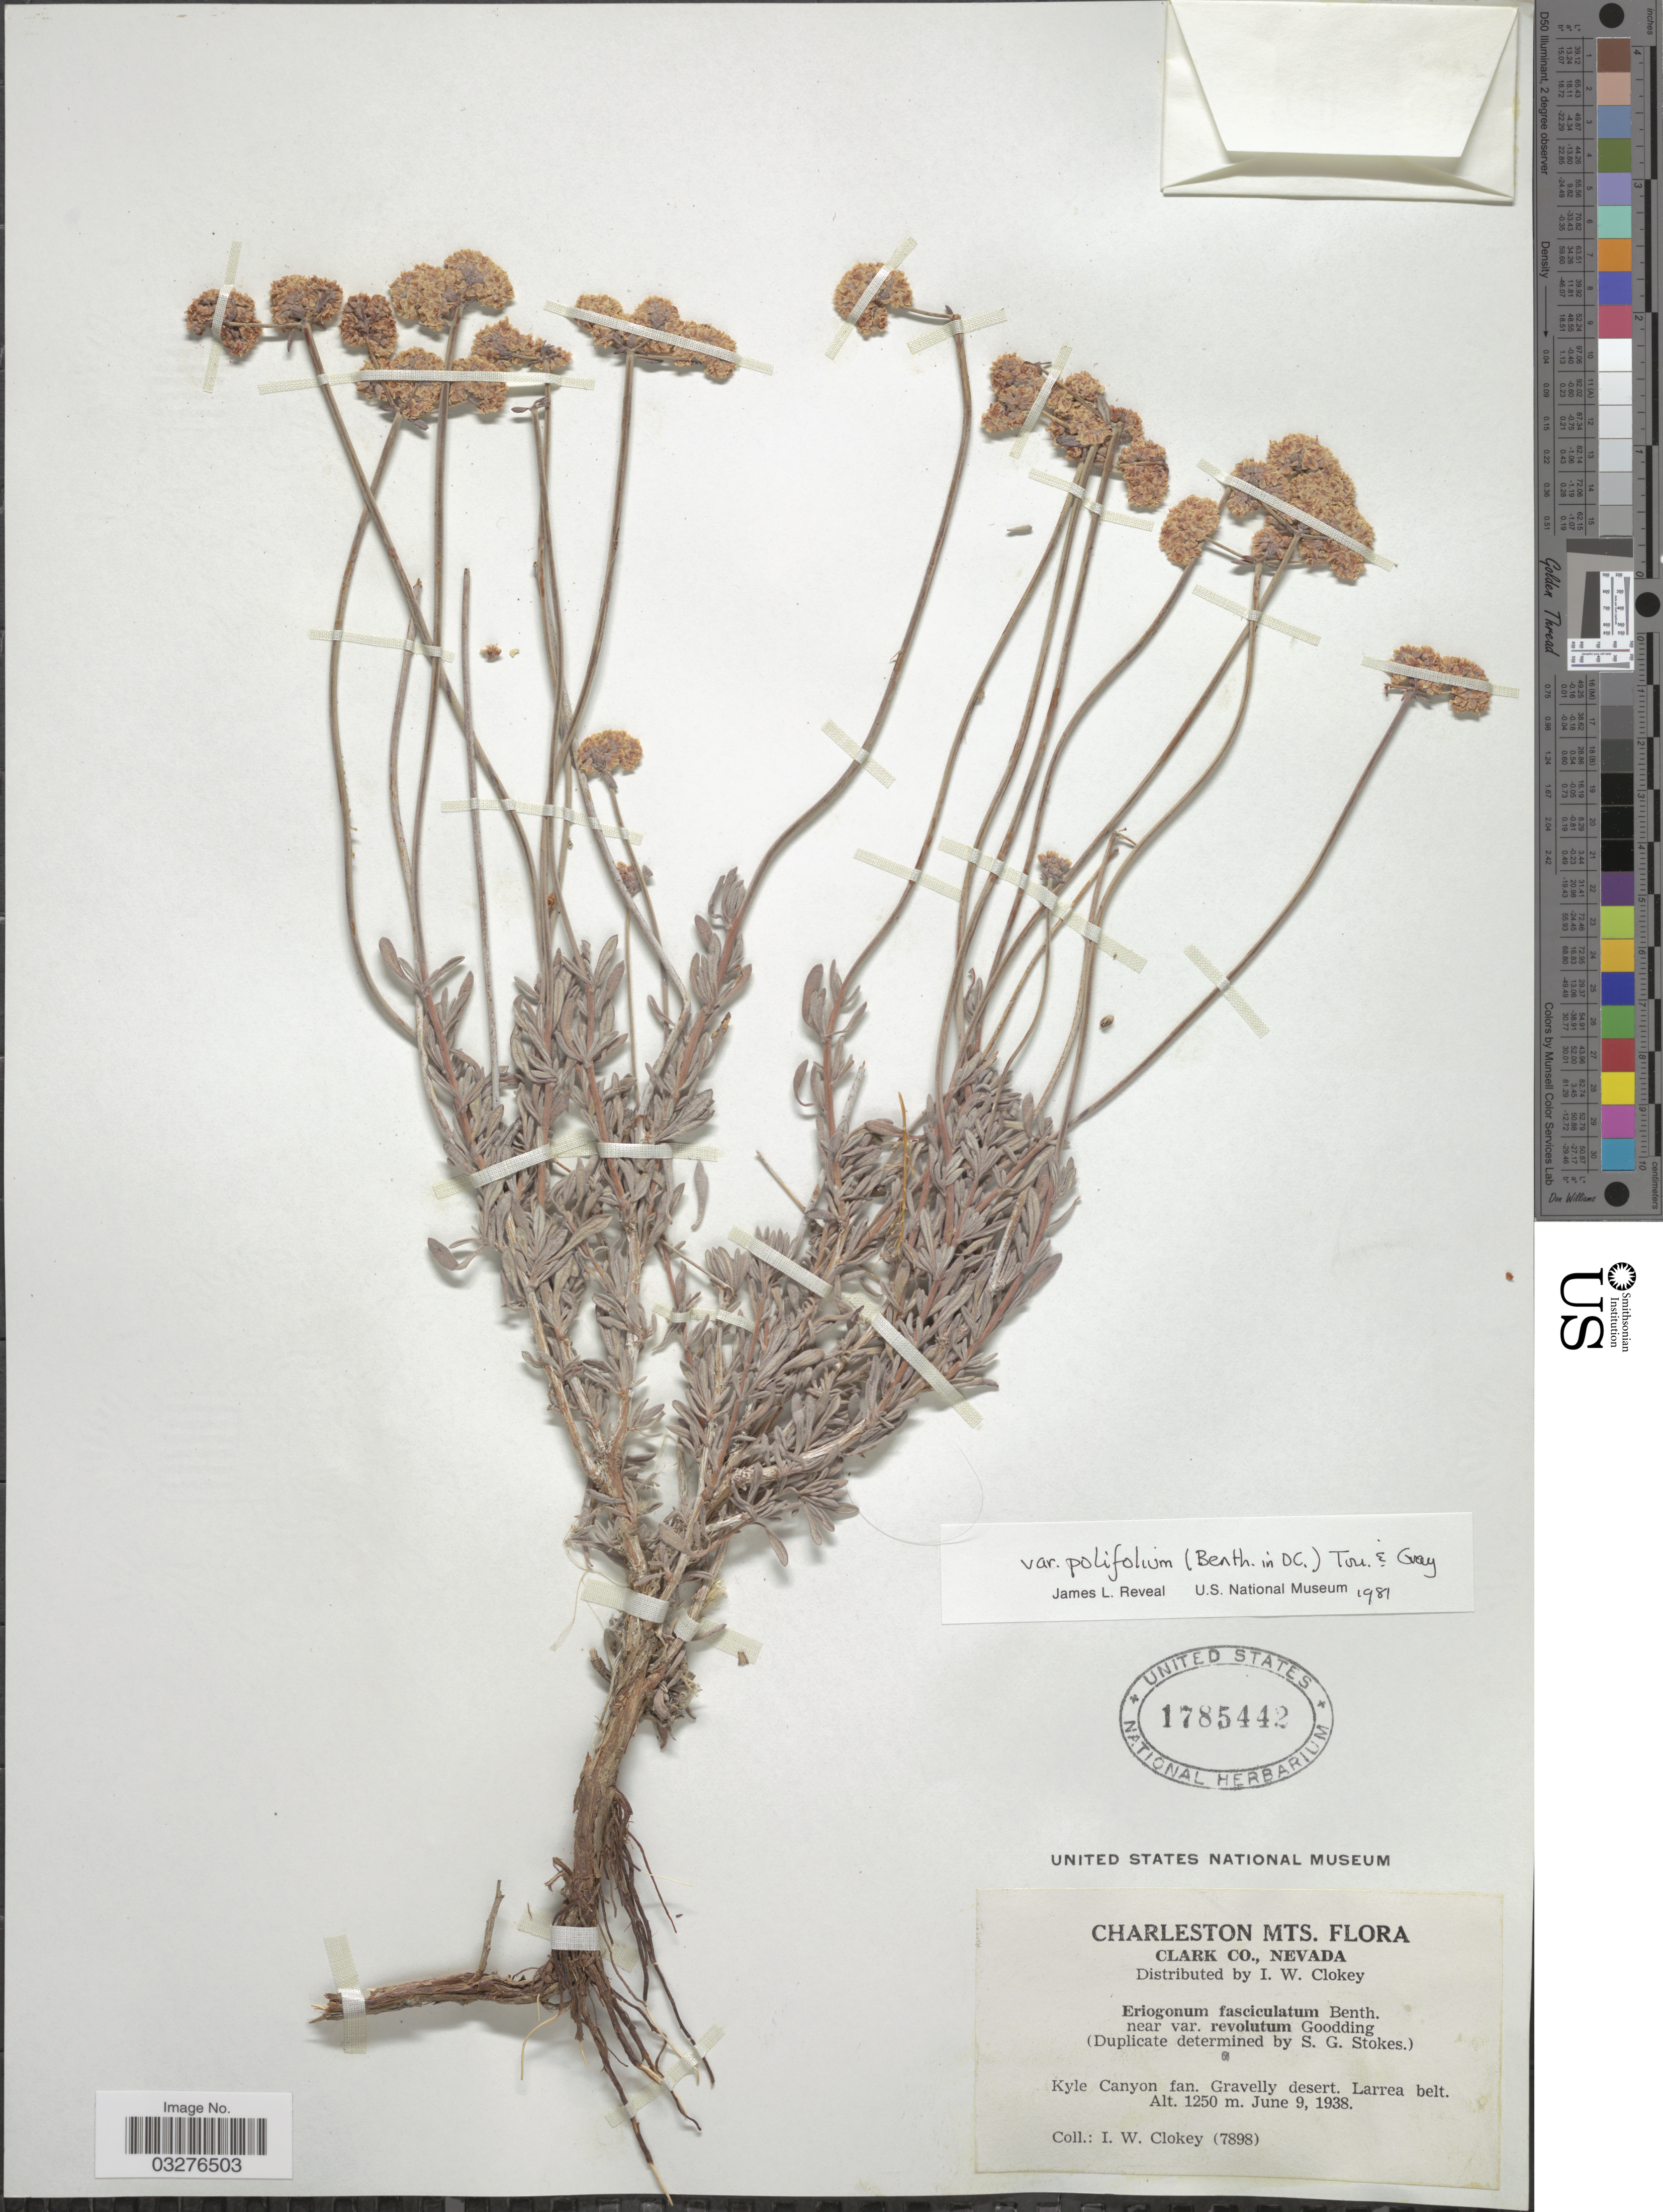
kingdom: Plantae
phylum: Tracheophyta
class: Magnoliopsida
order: Caryophyllales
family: Polygonaceae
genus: Eriogonum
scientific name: Eriogonum fasciculatum var. polifolium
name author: (Benth.) Torr. & A. Gray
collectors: I. W. Clokey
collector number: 7898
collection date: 1938-06-09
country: United States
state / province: Nevada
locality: Charleston Mts., Clark Co., Kyle Canyon fan. Gravelly desert. Larrea belt.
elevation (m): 1250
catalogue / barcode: US 1785442